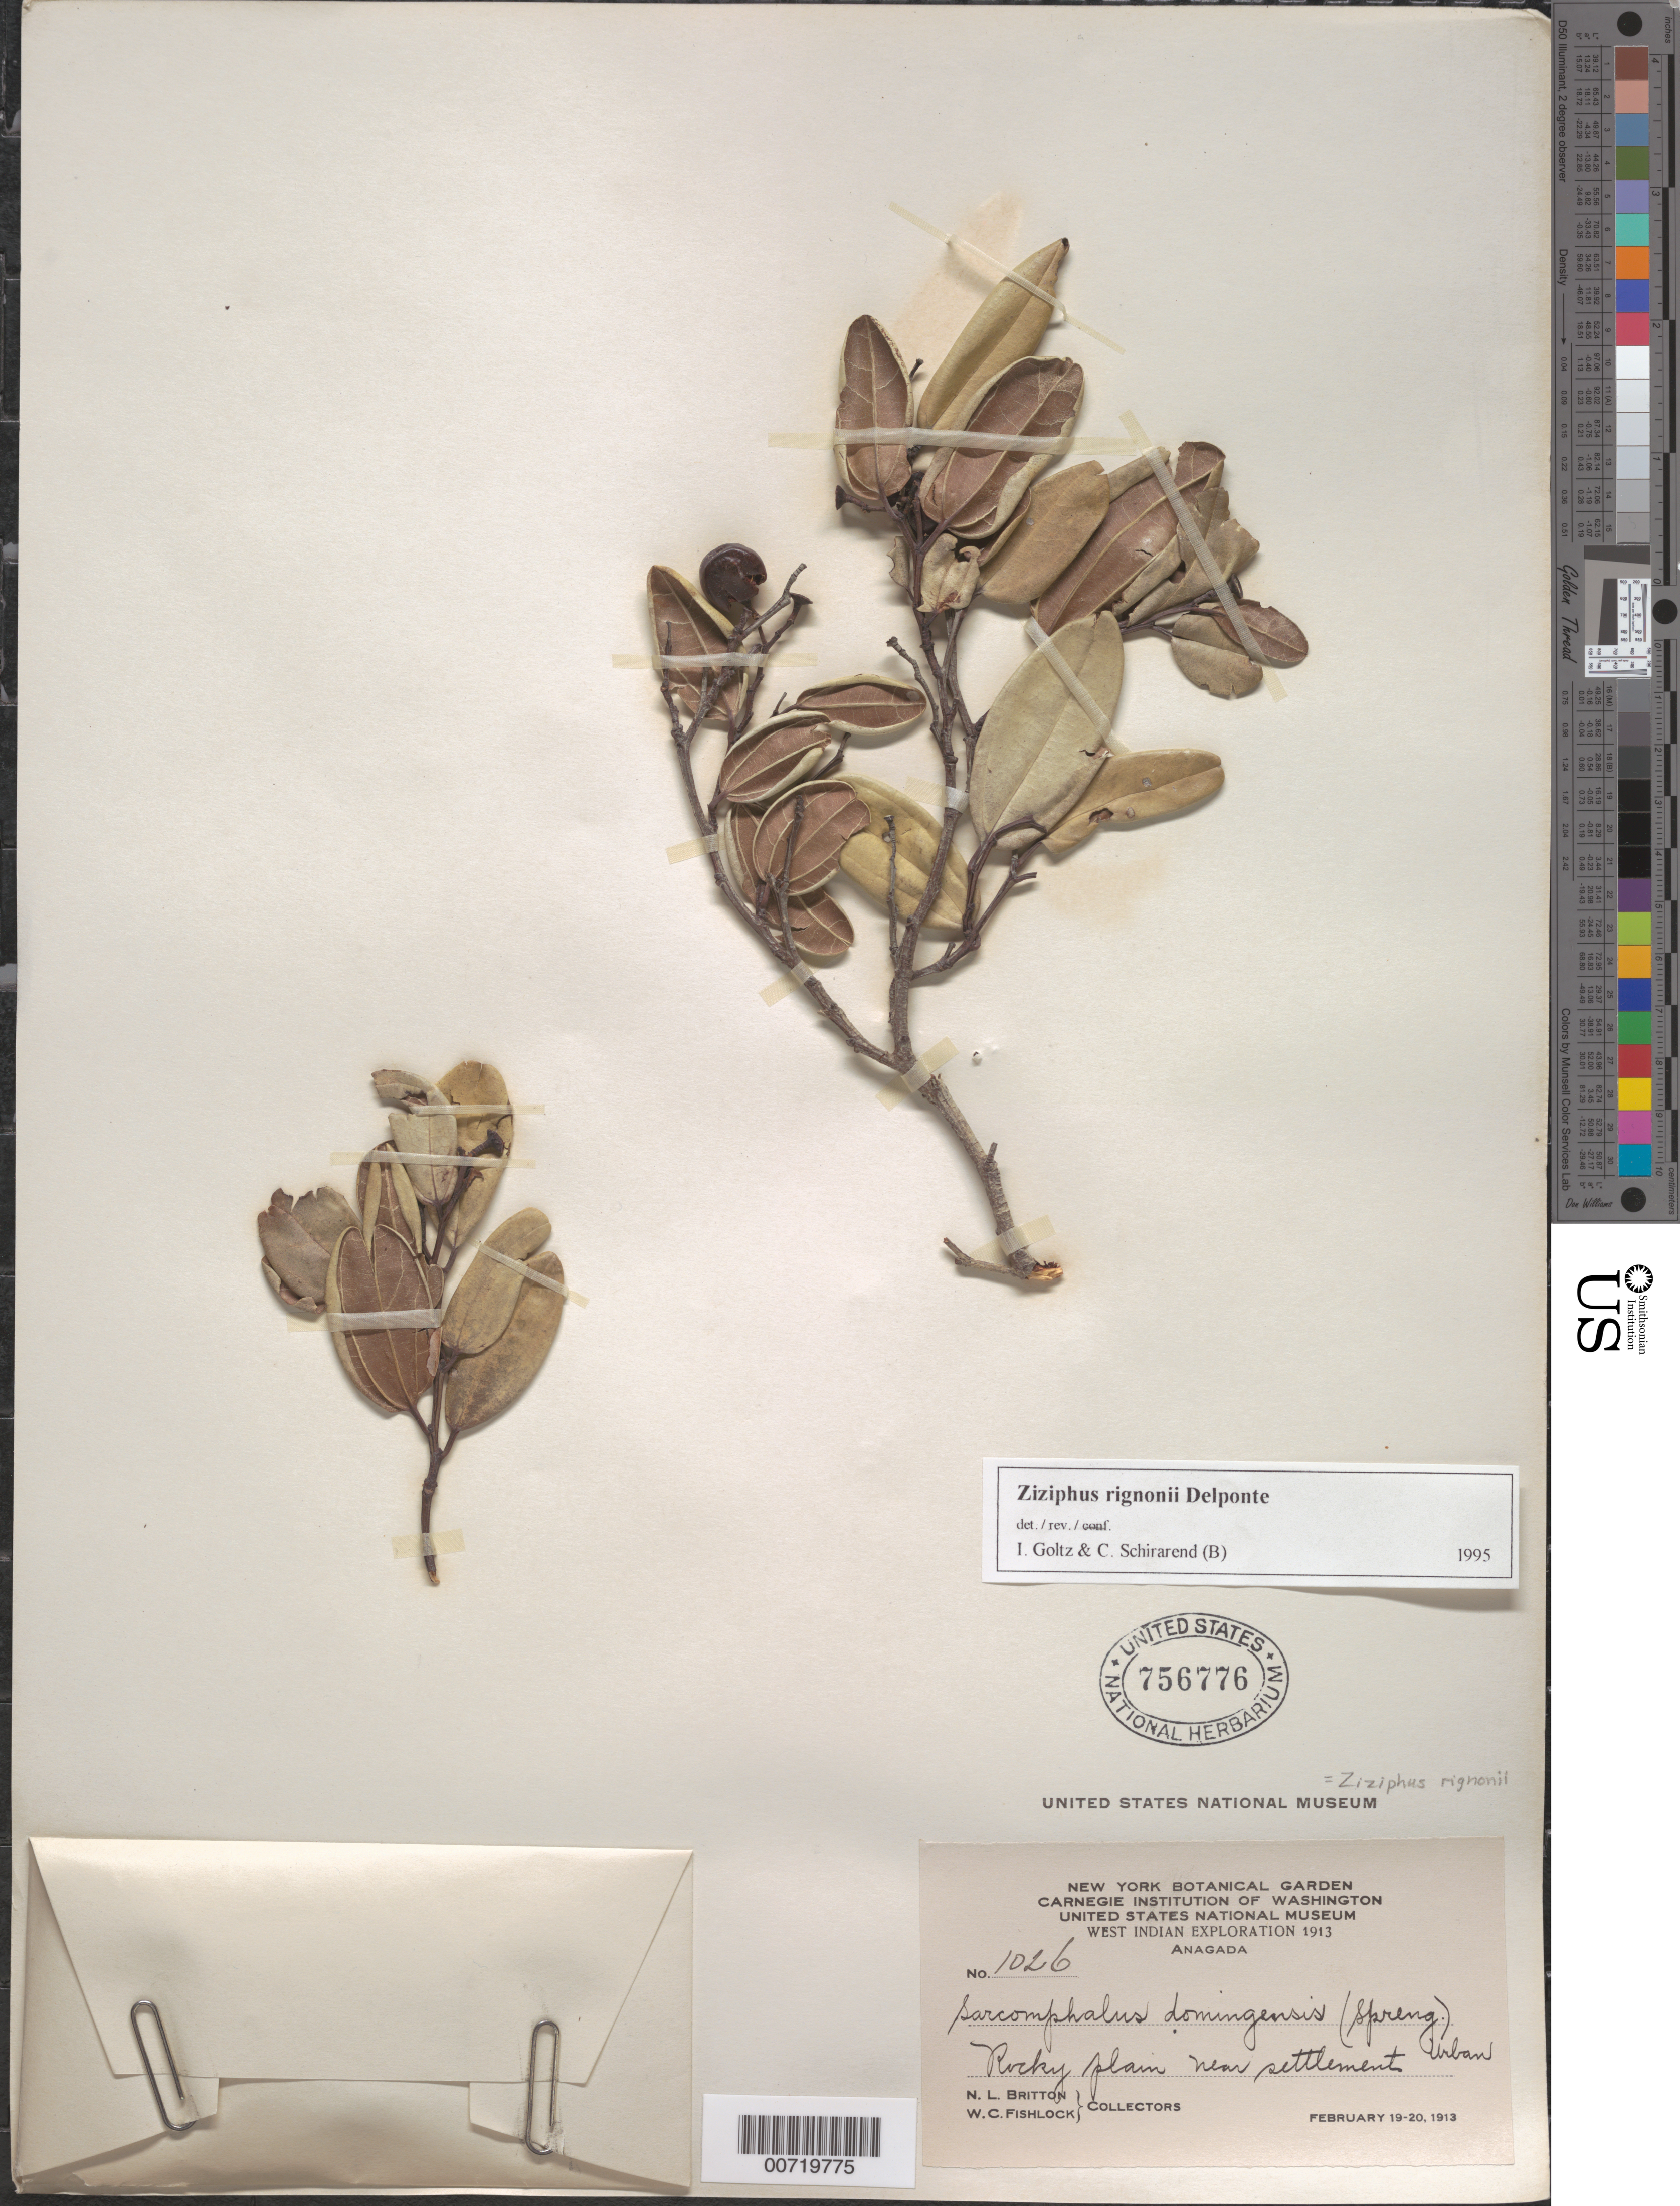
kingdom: Plantae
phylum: Tracheophyta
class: Magnoliopsida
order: Rosales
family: Rhamnaceae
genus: Sarcomphalus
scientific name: Sarcomphalus domingensis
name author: (Spreng.) Krug & Urb.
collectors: N. Britton & W. Fishlock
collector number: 1026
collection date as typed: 19 Feb 1913 and 20 Feb 1913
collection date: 1913-02-19,1913-02-20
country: British Virgin Islands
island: Anegada I.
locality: Settlement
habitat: Rocky plain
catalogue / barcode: US 756776